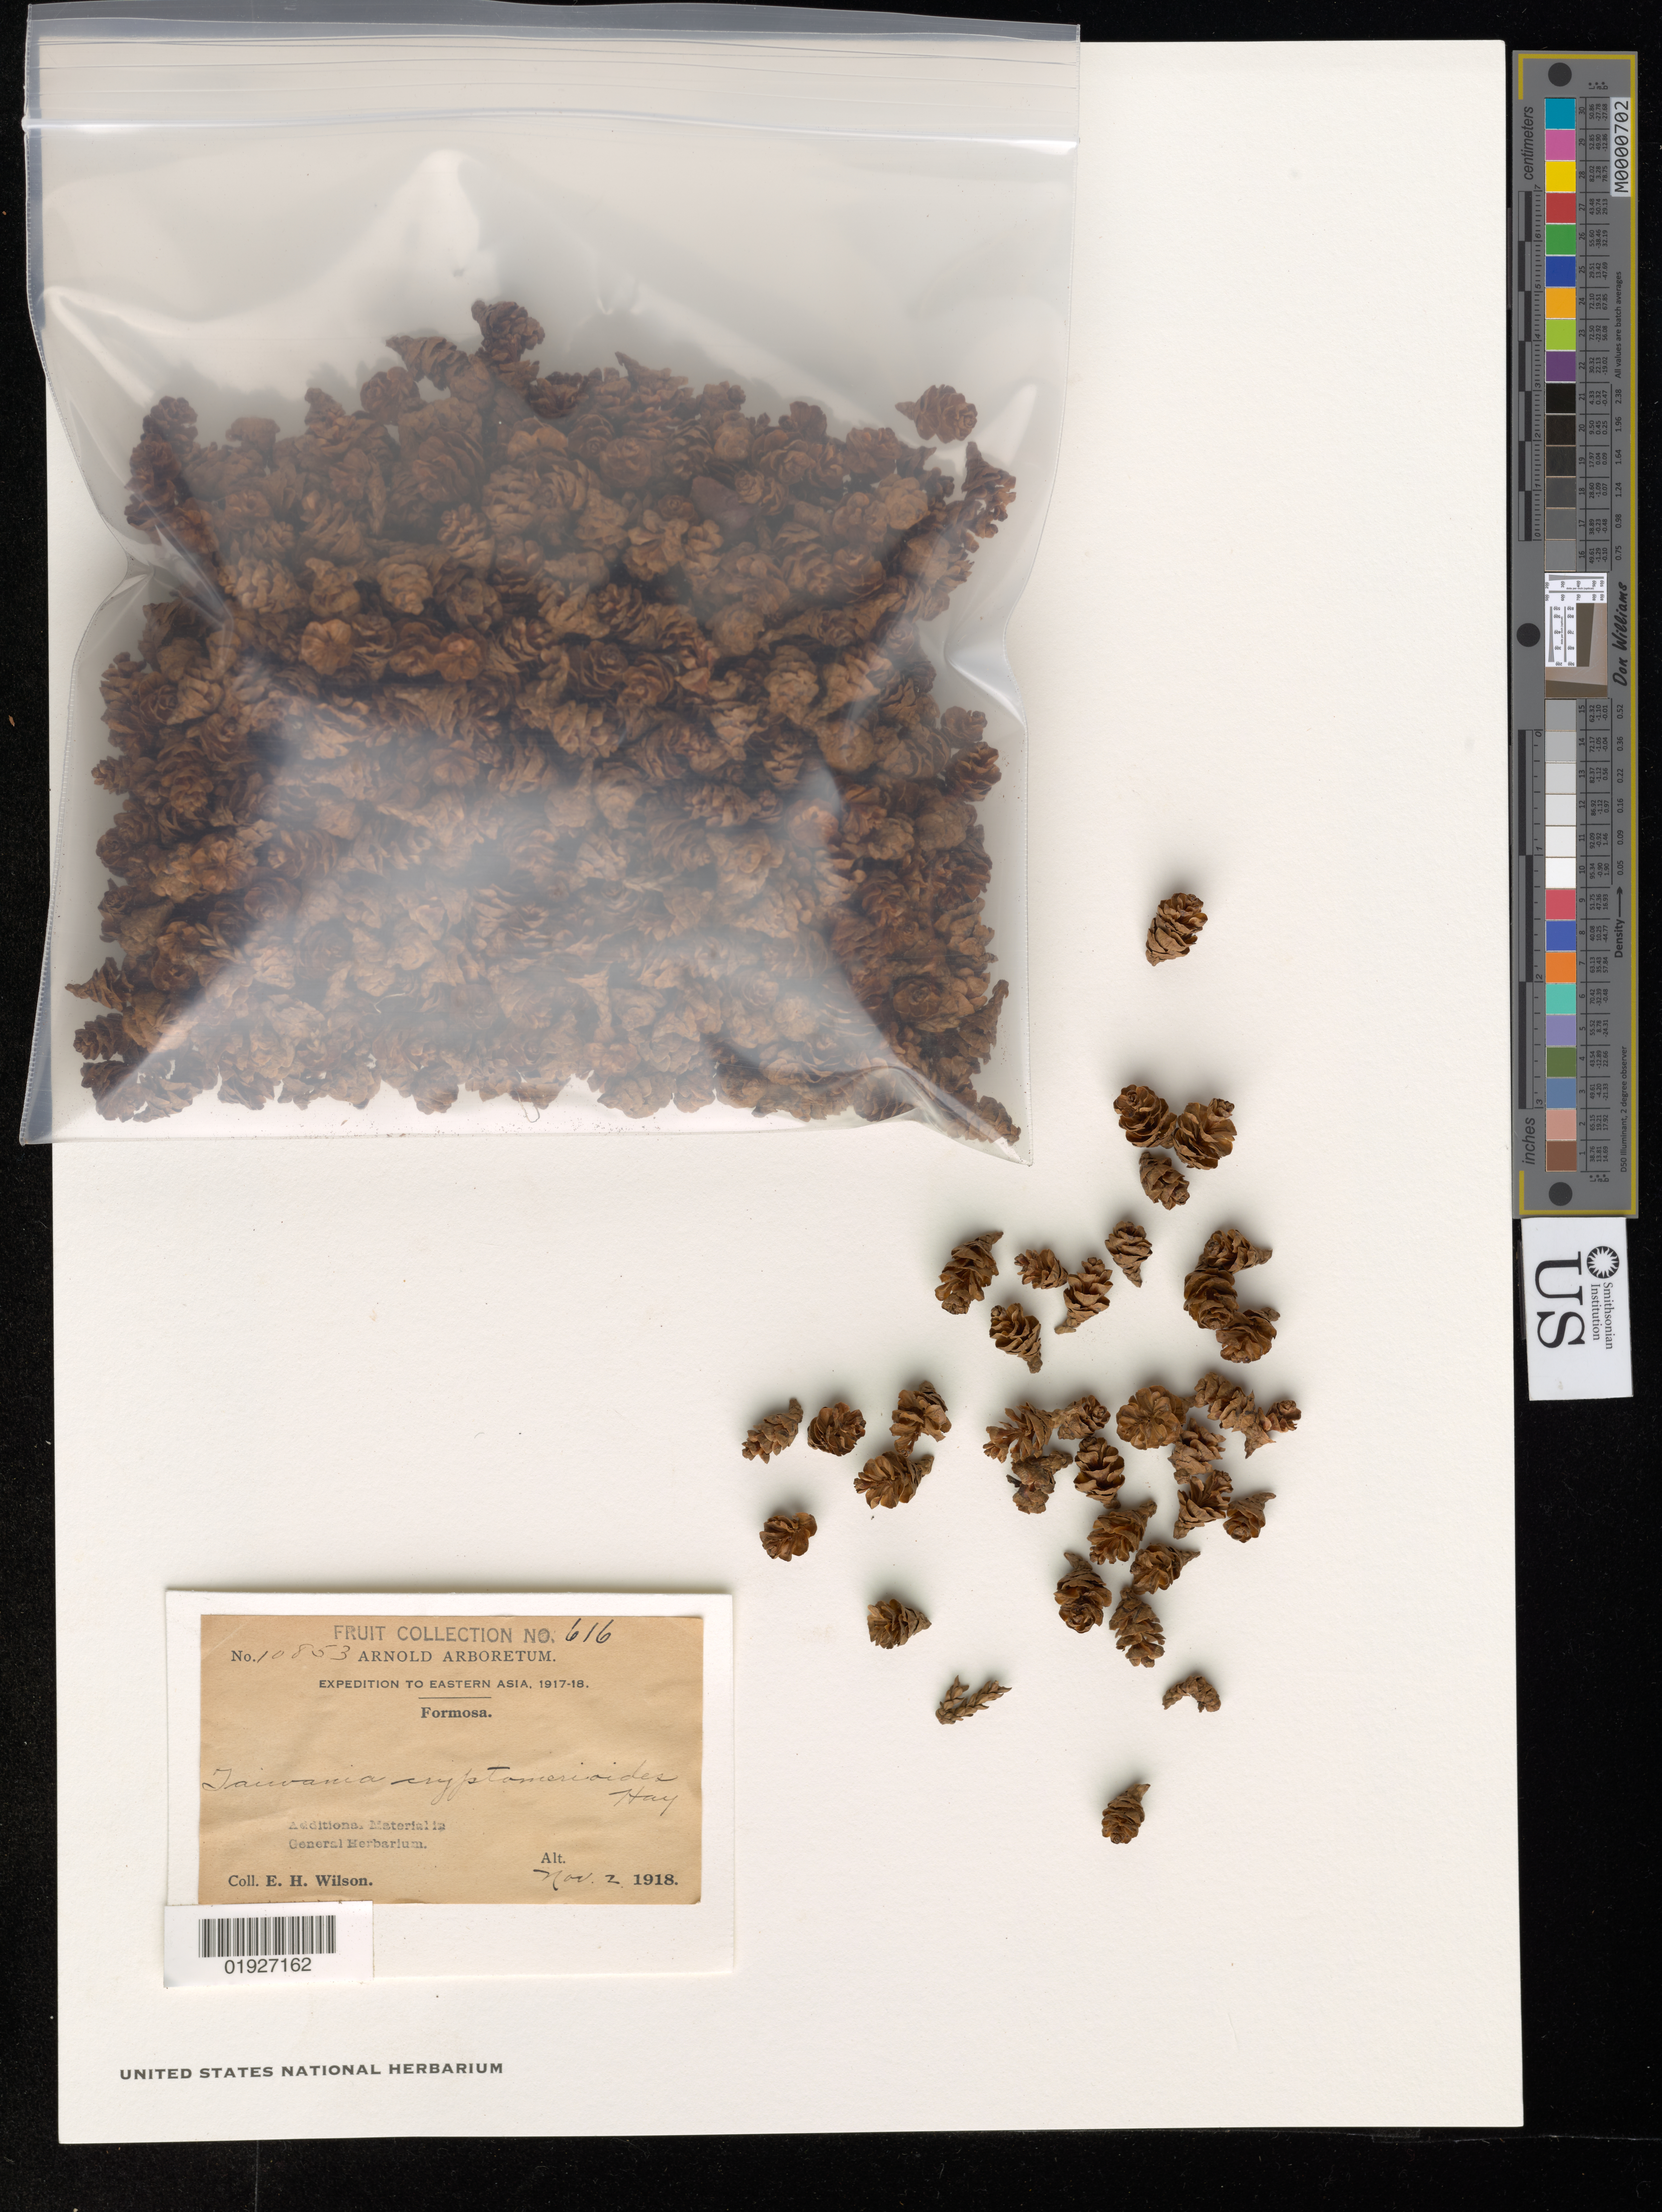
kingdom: Plantae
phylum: Tracheophyta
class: Pinopsida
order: Pinales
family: Cupressaceae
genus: Taiwania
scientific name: Taiwania cryptomerioides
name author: Hayata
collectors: E. H. Wilson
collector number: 10853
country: Taiwan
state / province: Kagi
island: Taiwan [Formosa]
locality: Mingetsu